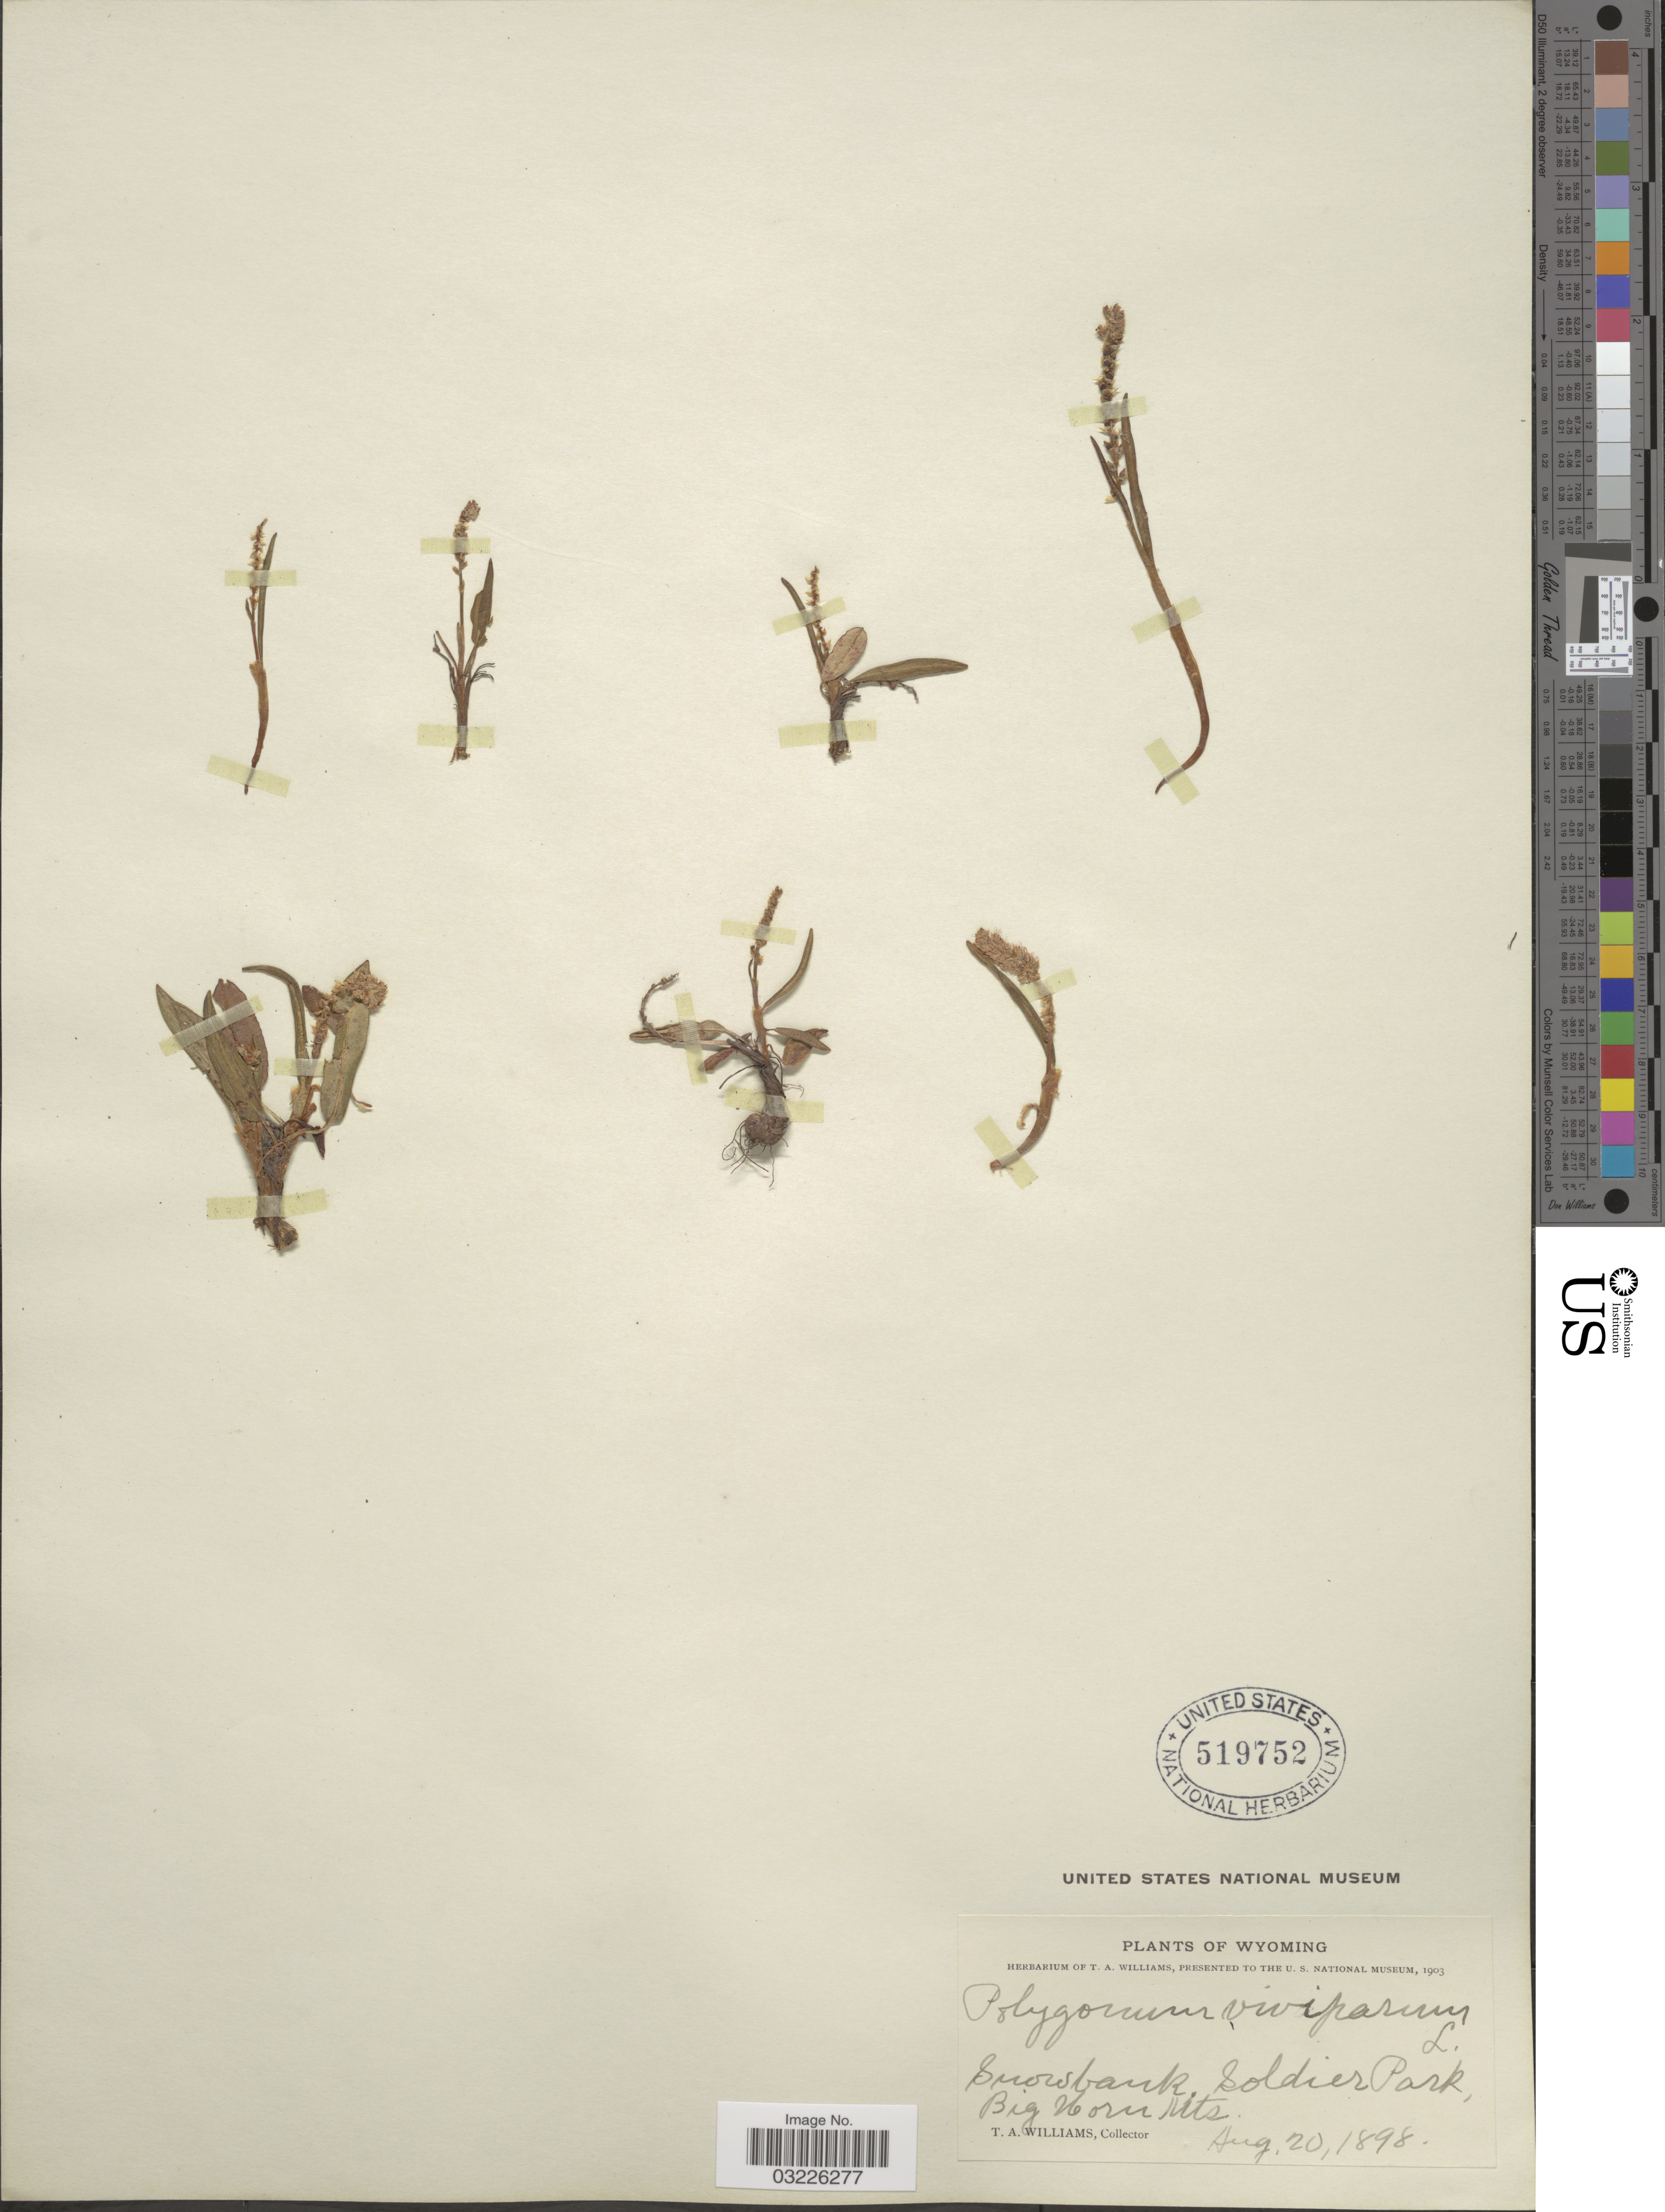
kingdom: Plantae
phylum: Tracheophyta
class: Magnoliopsida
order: Caryophyllales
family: Polygonaceae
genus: Bistorta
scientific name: Bistorta vivipara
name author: (L.) Delarbre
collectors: T. Williams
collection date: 1898-08-20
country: United States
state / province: Wyoming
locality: Snow bank, Soldiers Park, Big Horn Mts.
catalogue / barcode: US 519752